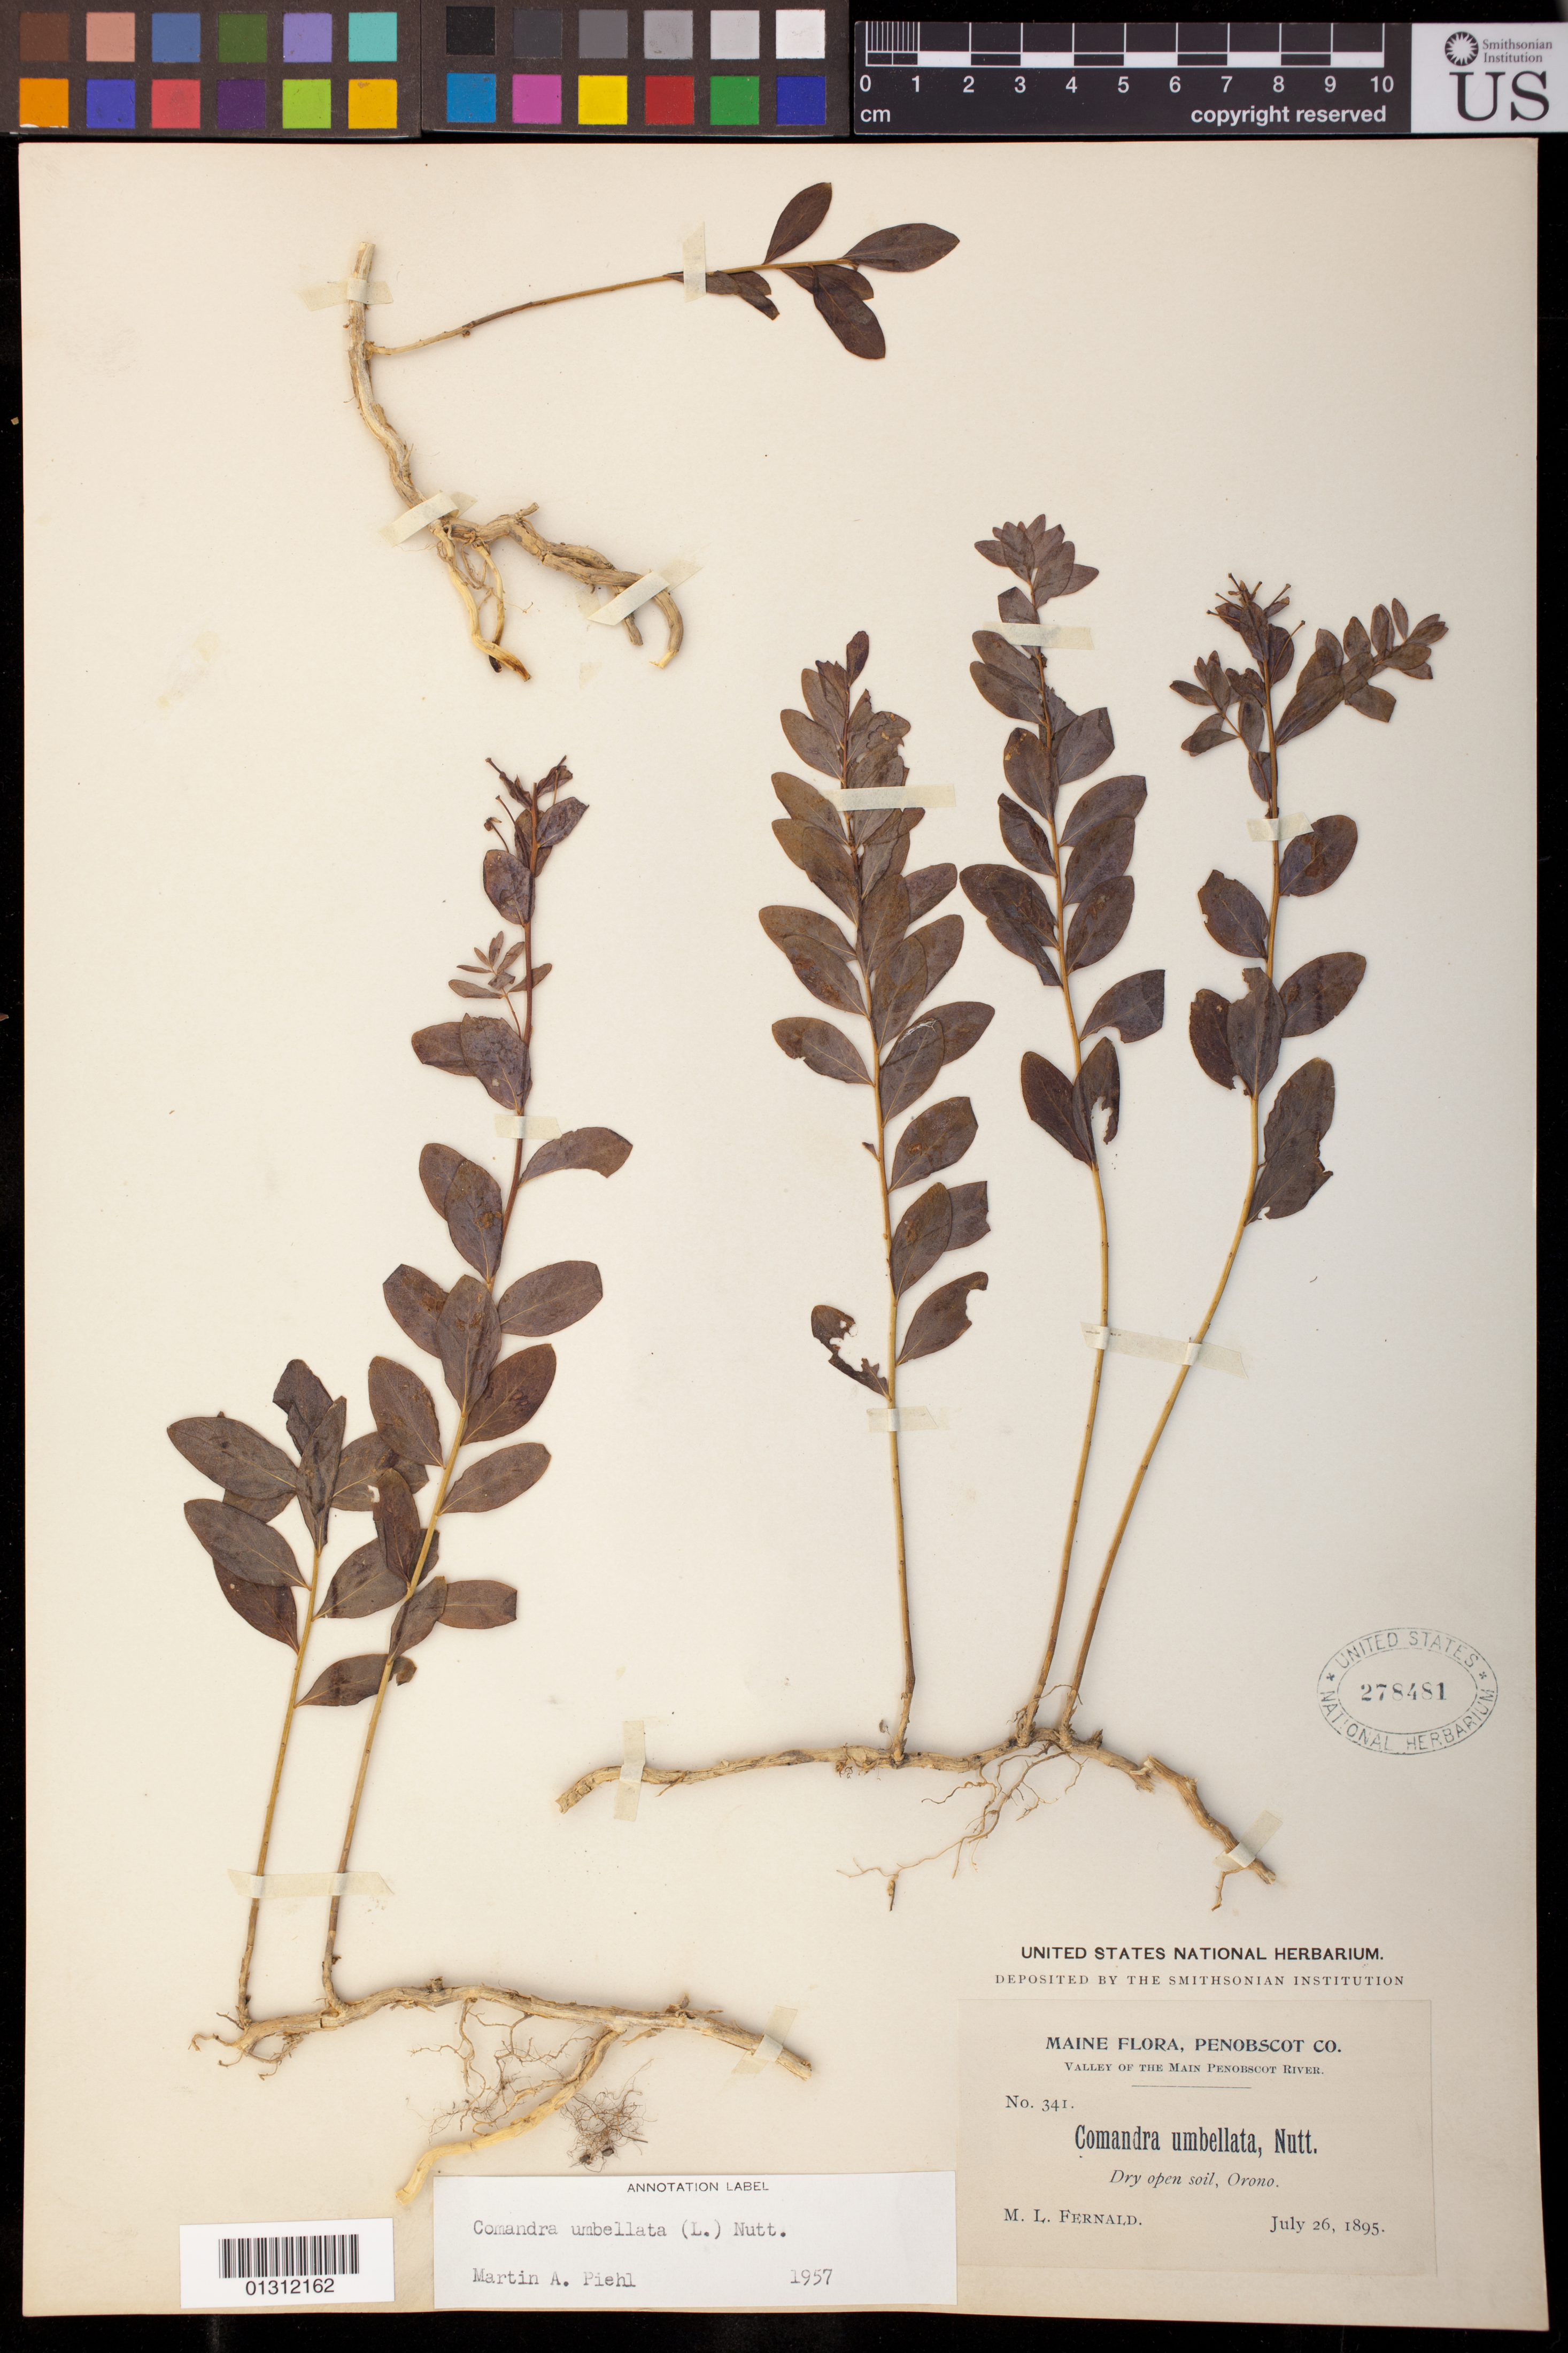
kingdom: Plantae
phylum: Tracheophyta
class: Magnoliopsida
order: Santalales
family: Comandraceae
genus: Comandra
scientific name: Comandra umbellata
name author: (L.) Nutt.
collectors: M. L. Fernald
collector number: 341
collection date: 1895-07-26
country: United States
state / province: Maine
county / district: Penobscot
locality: Valley of the Main Prenobscot River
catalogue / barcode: US 278481